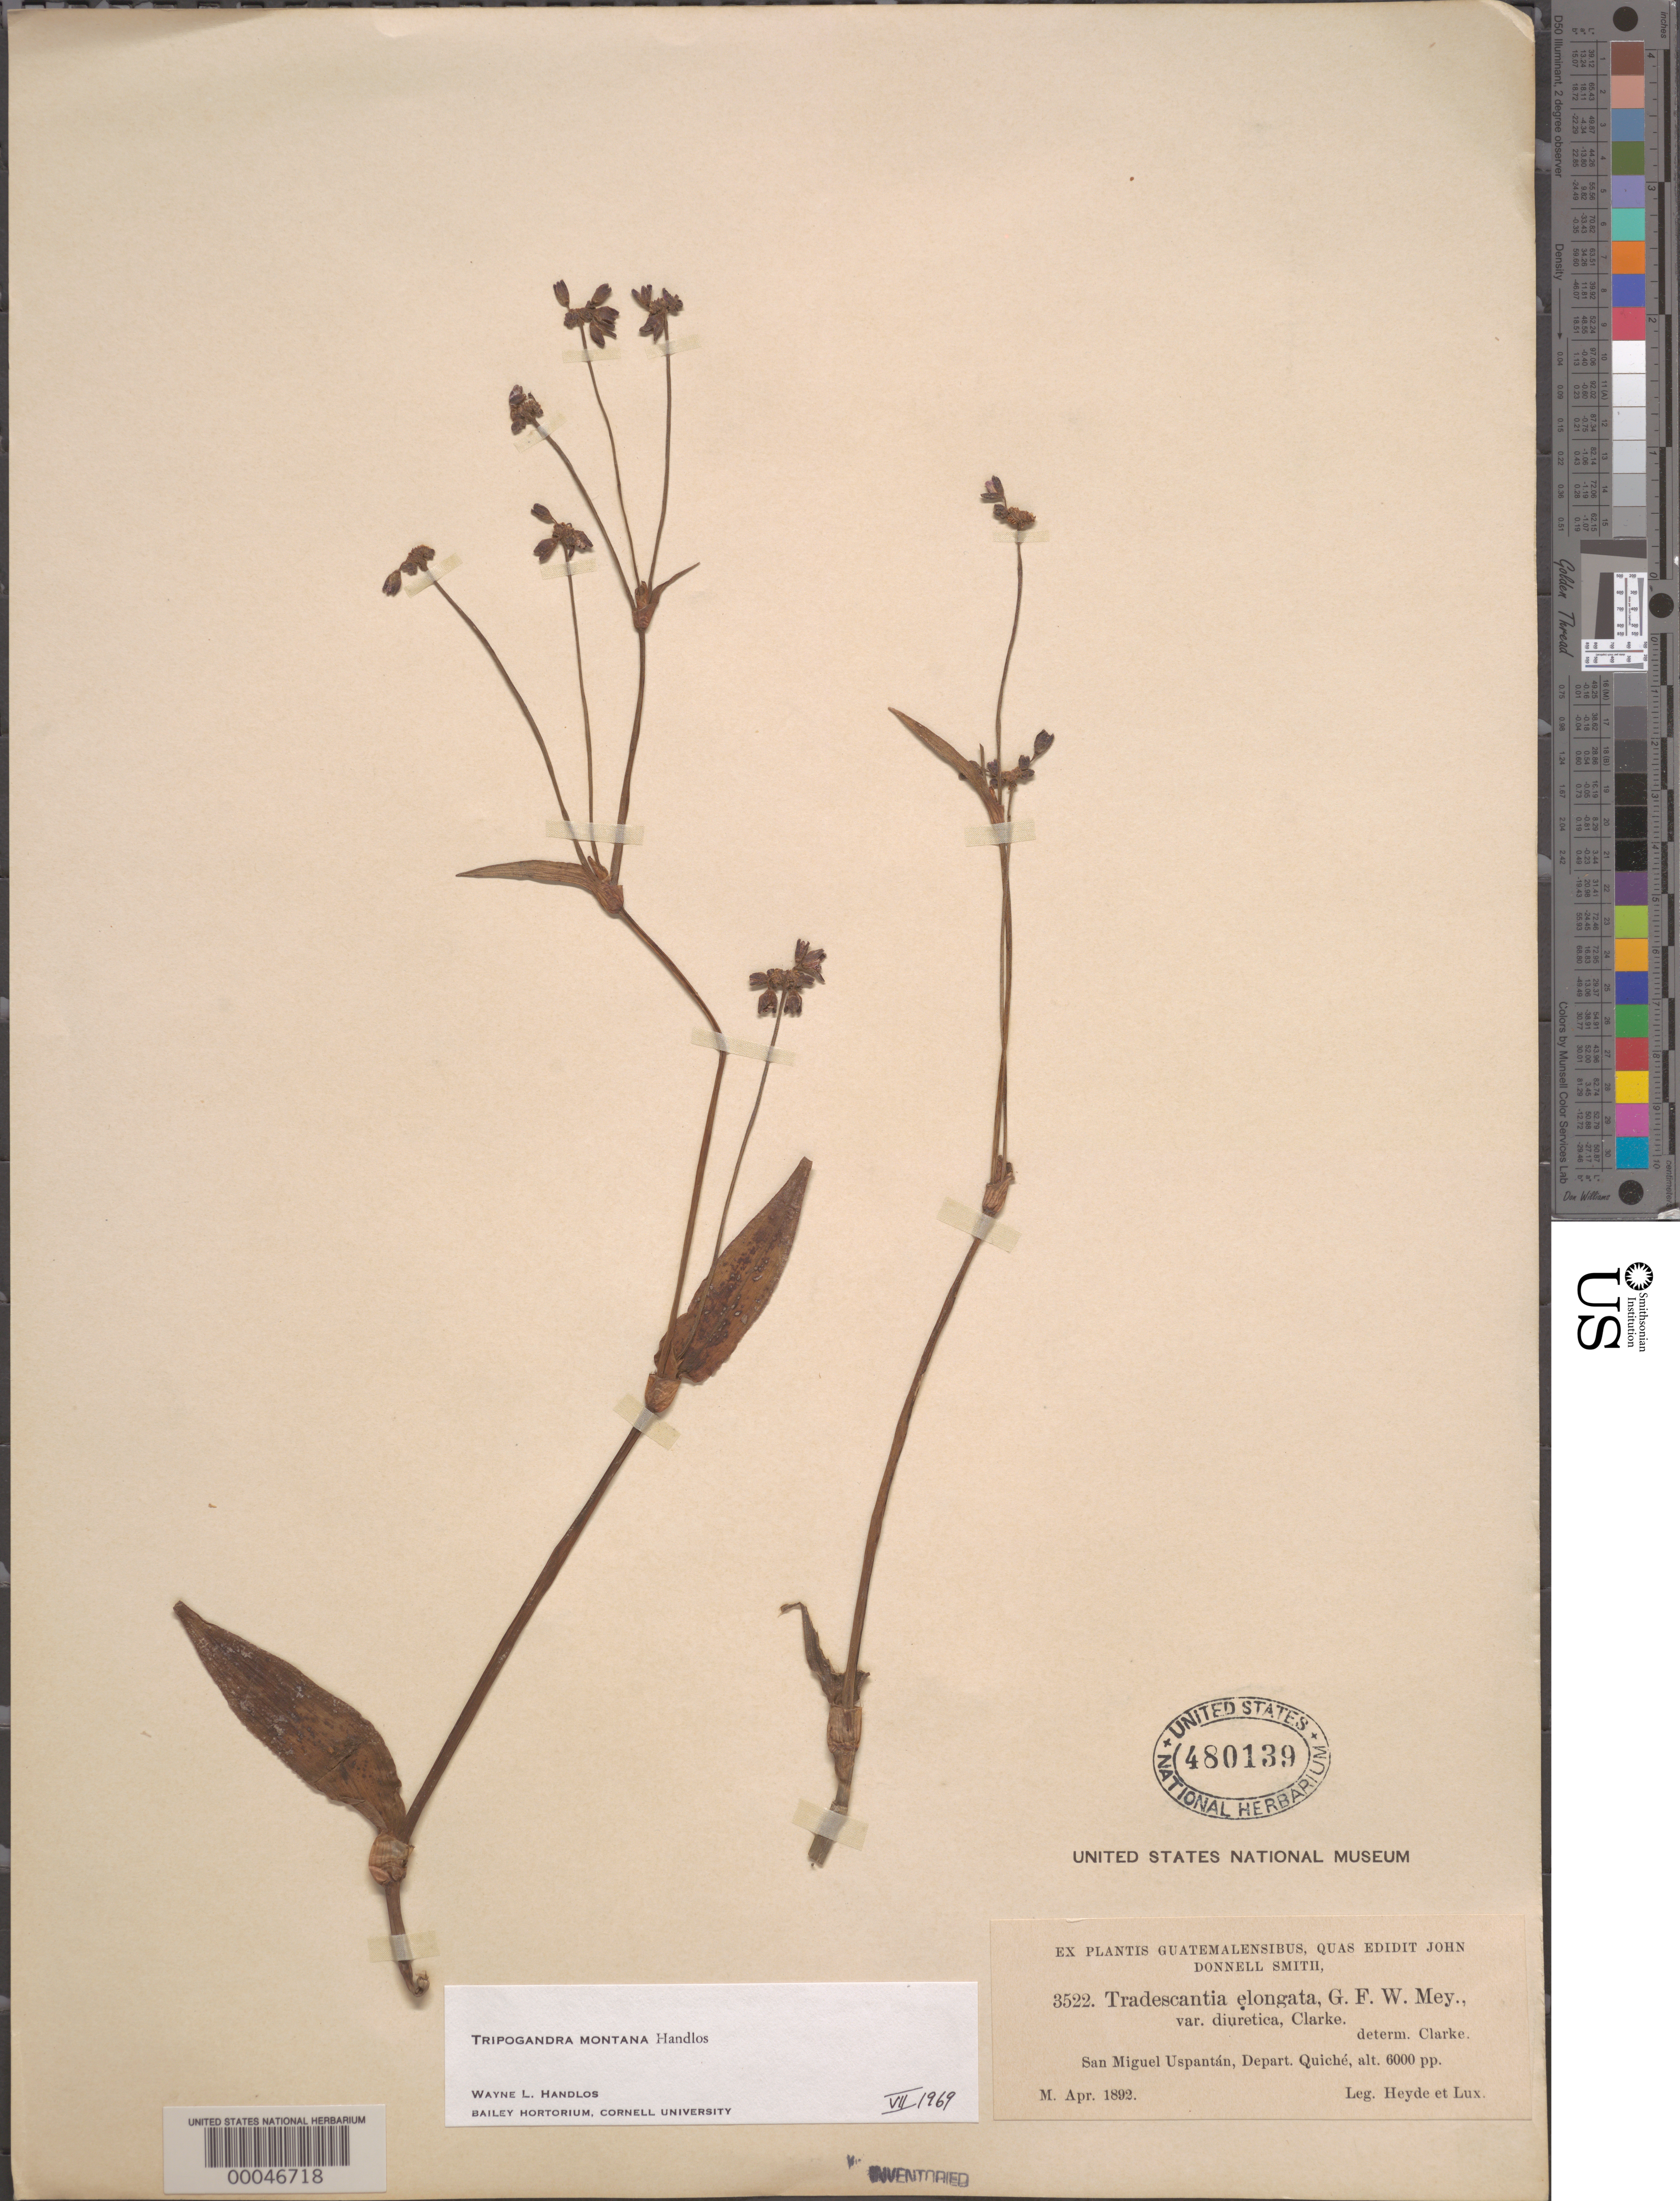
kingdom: Plantae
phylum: Tracheophyta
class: Liliopsida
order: Commelinales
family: Commelinaceae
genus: Tripogandra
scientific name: Tripogandra montana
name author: Handlos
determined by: Handlos, W. L.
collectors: E. T. Heyde & E. Lux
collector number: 3522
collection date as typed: Apr 1892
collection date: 1892-04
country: Guatemala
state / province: El Quiché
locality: San Miguel Uspantán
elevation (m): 1830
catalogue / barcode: US 480139